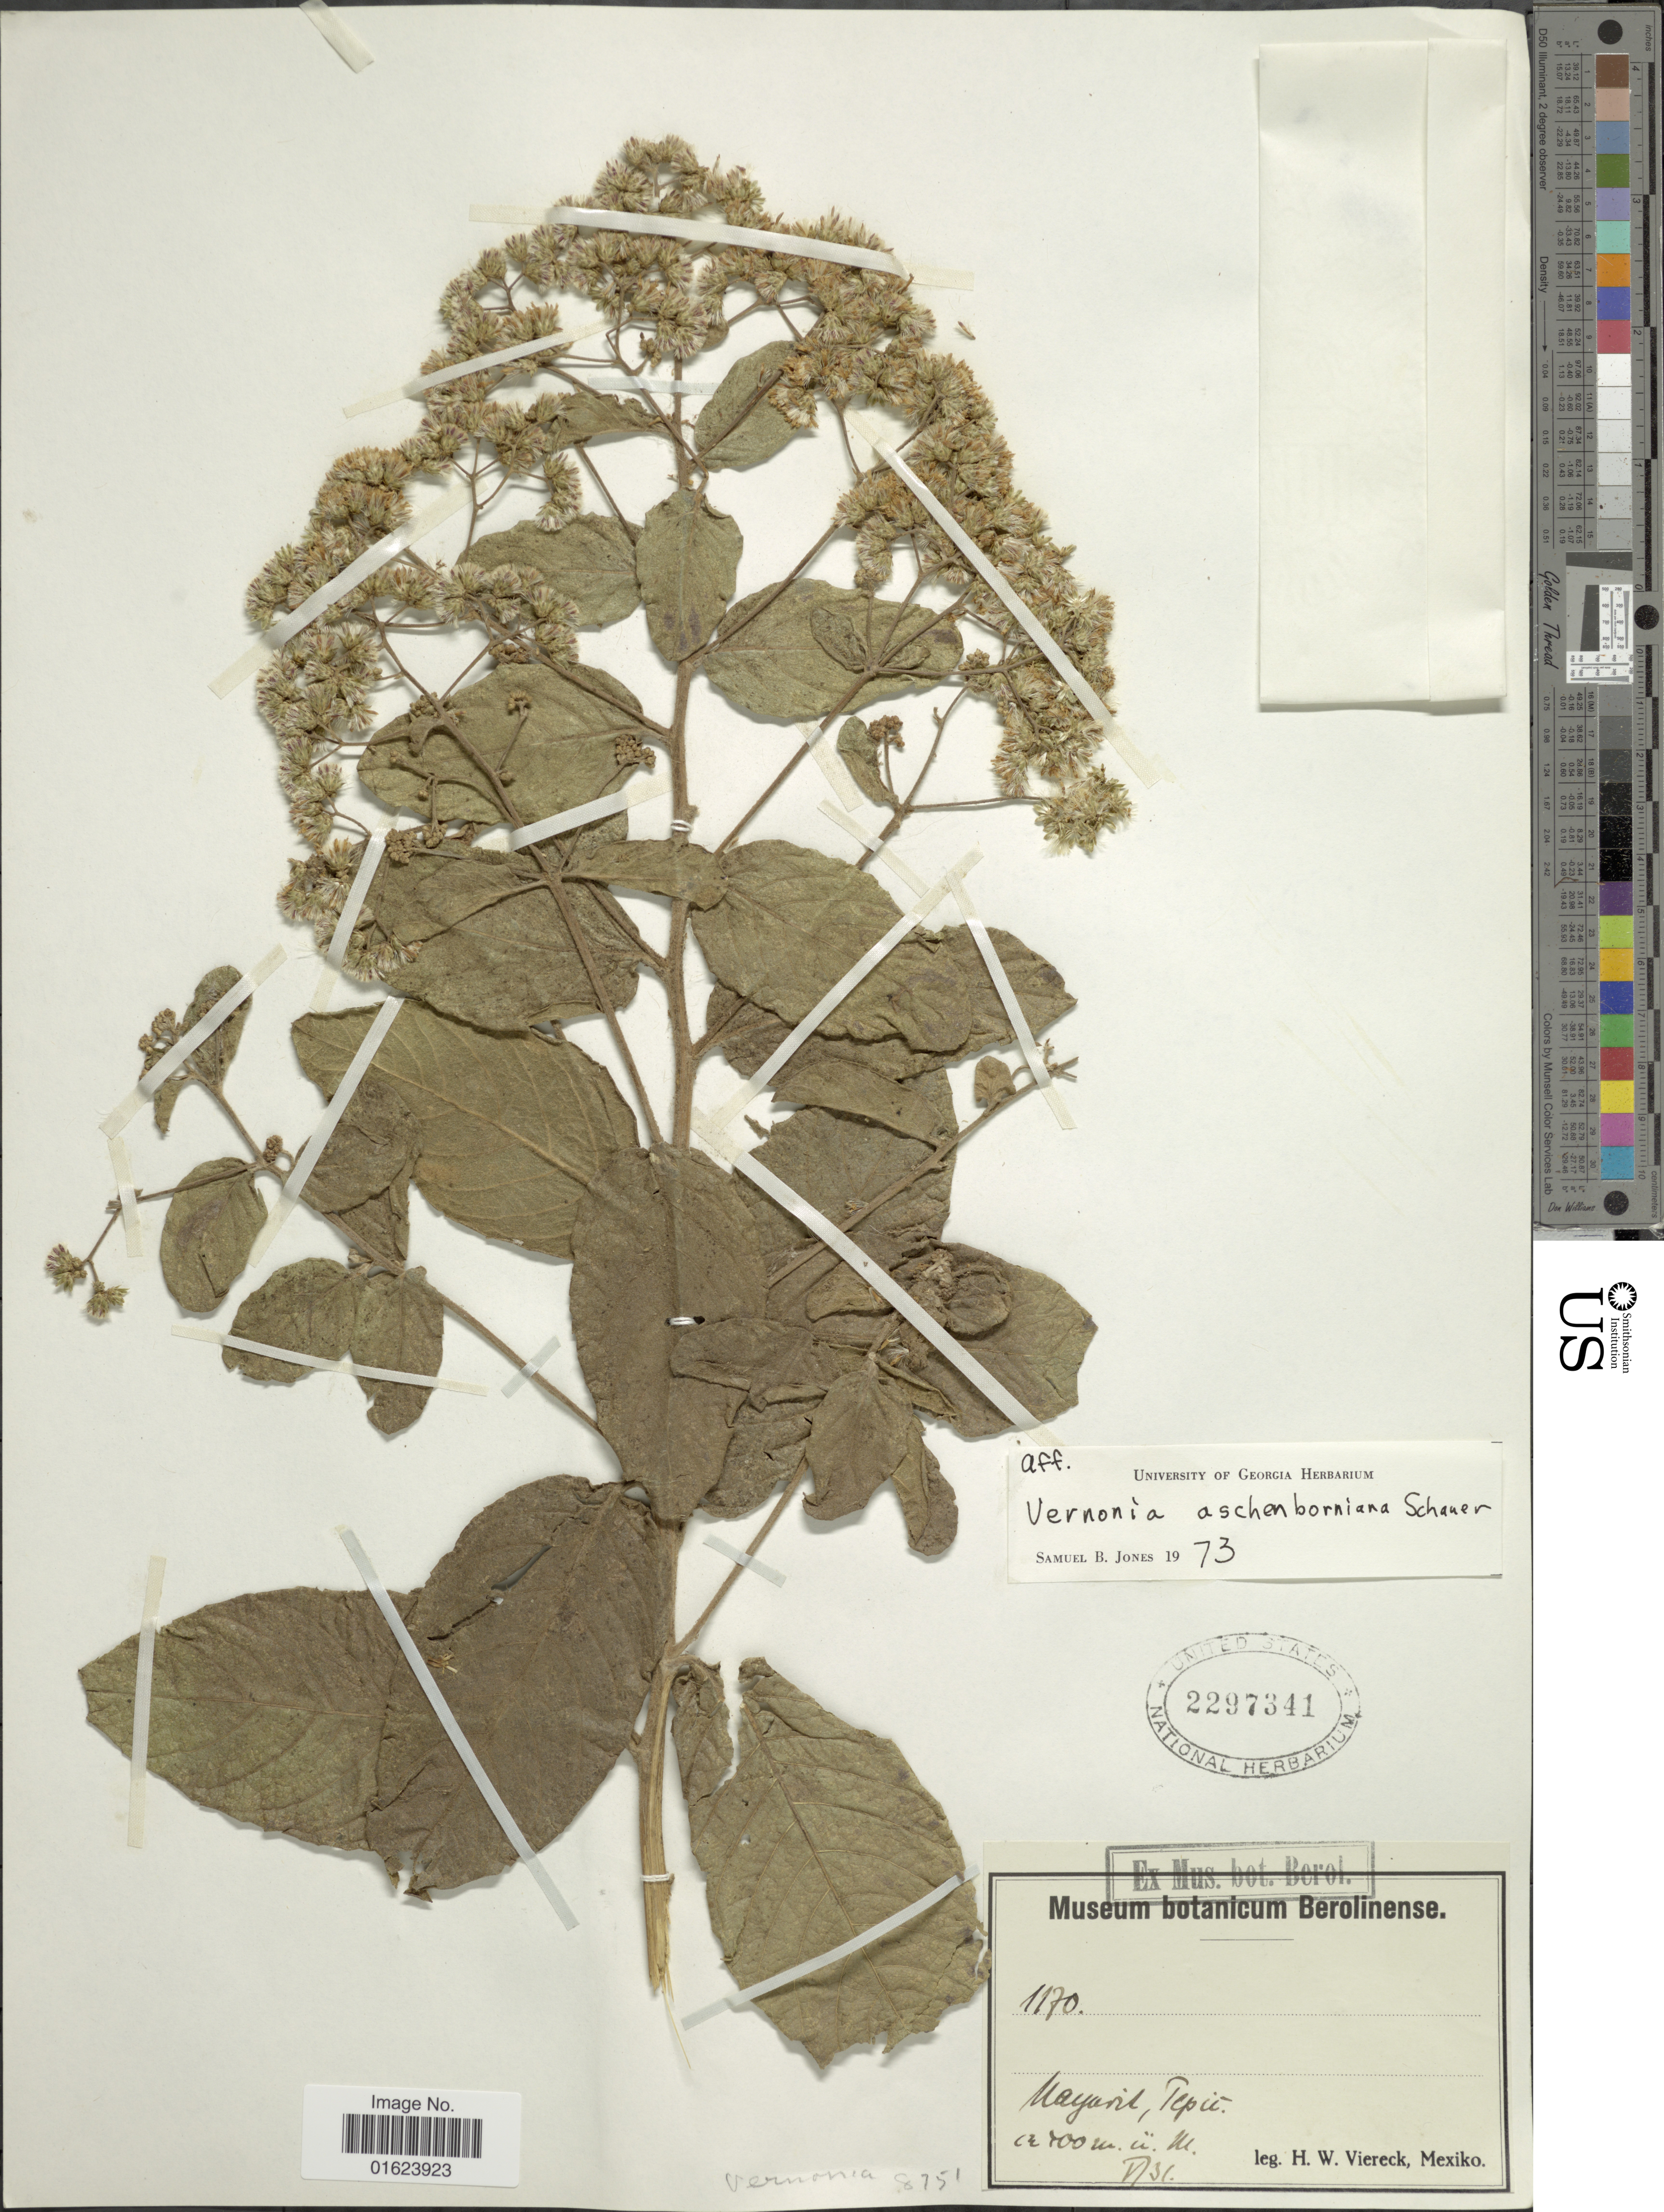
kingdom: Plantae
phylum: Tracheophyta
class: Magnoliopsida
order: Asterales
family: Asteraceae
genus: Vernonanthura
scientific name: Vernonanthura cordata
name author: (Kunth) H. Rob.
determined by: Renon, Polla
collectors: H. W. Viereck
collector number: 1170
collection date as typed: Transcribed d/m/y: /5/31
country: Mexico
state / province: Nayarit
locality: Tepu.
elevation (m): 400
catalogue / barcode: US 2297341